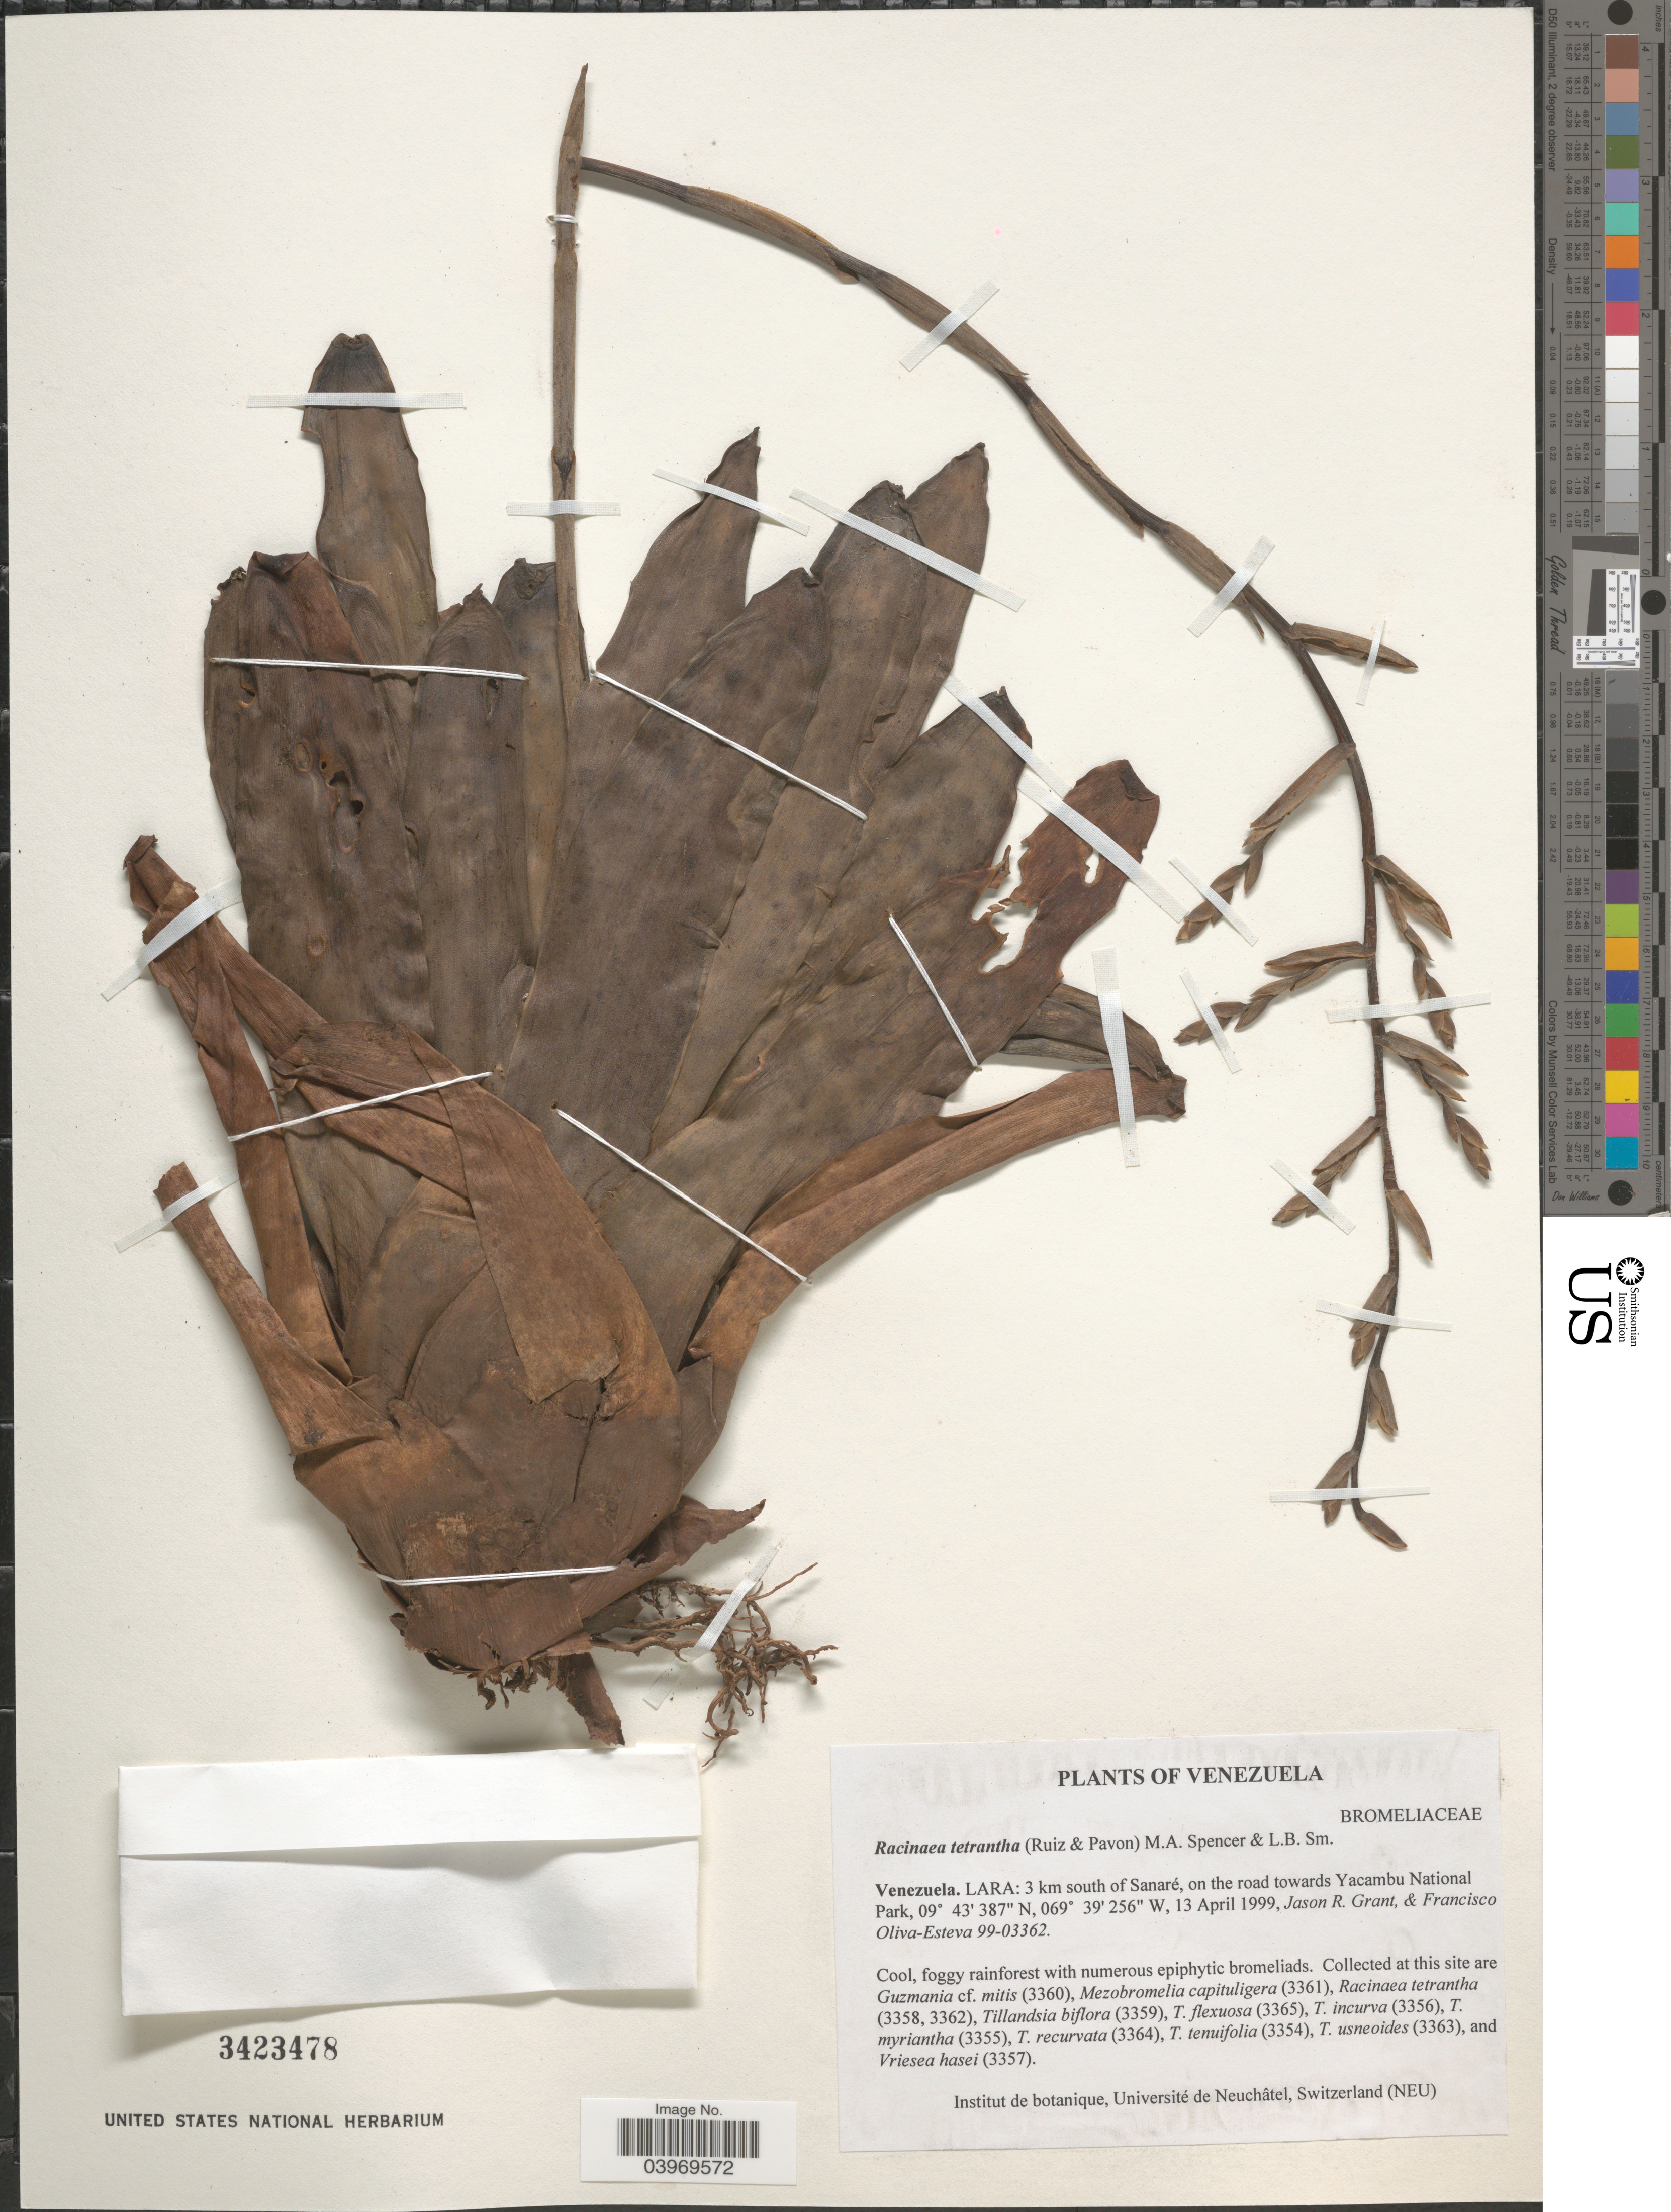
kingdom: Plantae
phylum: Tracheophyta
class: Liliopsida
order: Poales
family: Bromeliaceae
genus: Racinaea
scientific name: Racinaea tetrantha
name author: (Ruiz & Pav.) L.B. Sm.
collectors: J. R. Grant & F. Oliva-Esteva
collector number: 99-03362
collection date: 1999-04-13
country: Venezuela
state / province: Lara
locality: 3 km south of Sanaré, on the road towards Yacambu National Park.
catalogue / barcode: US 3423478